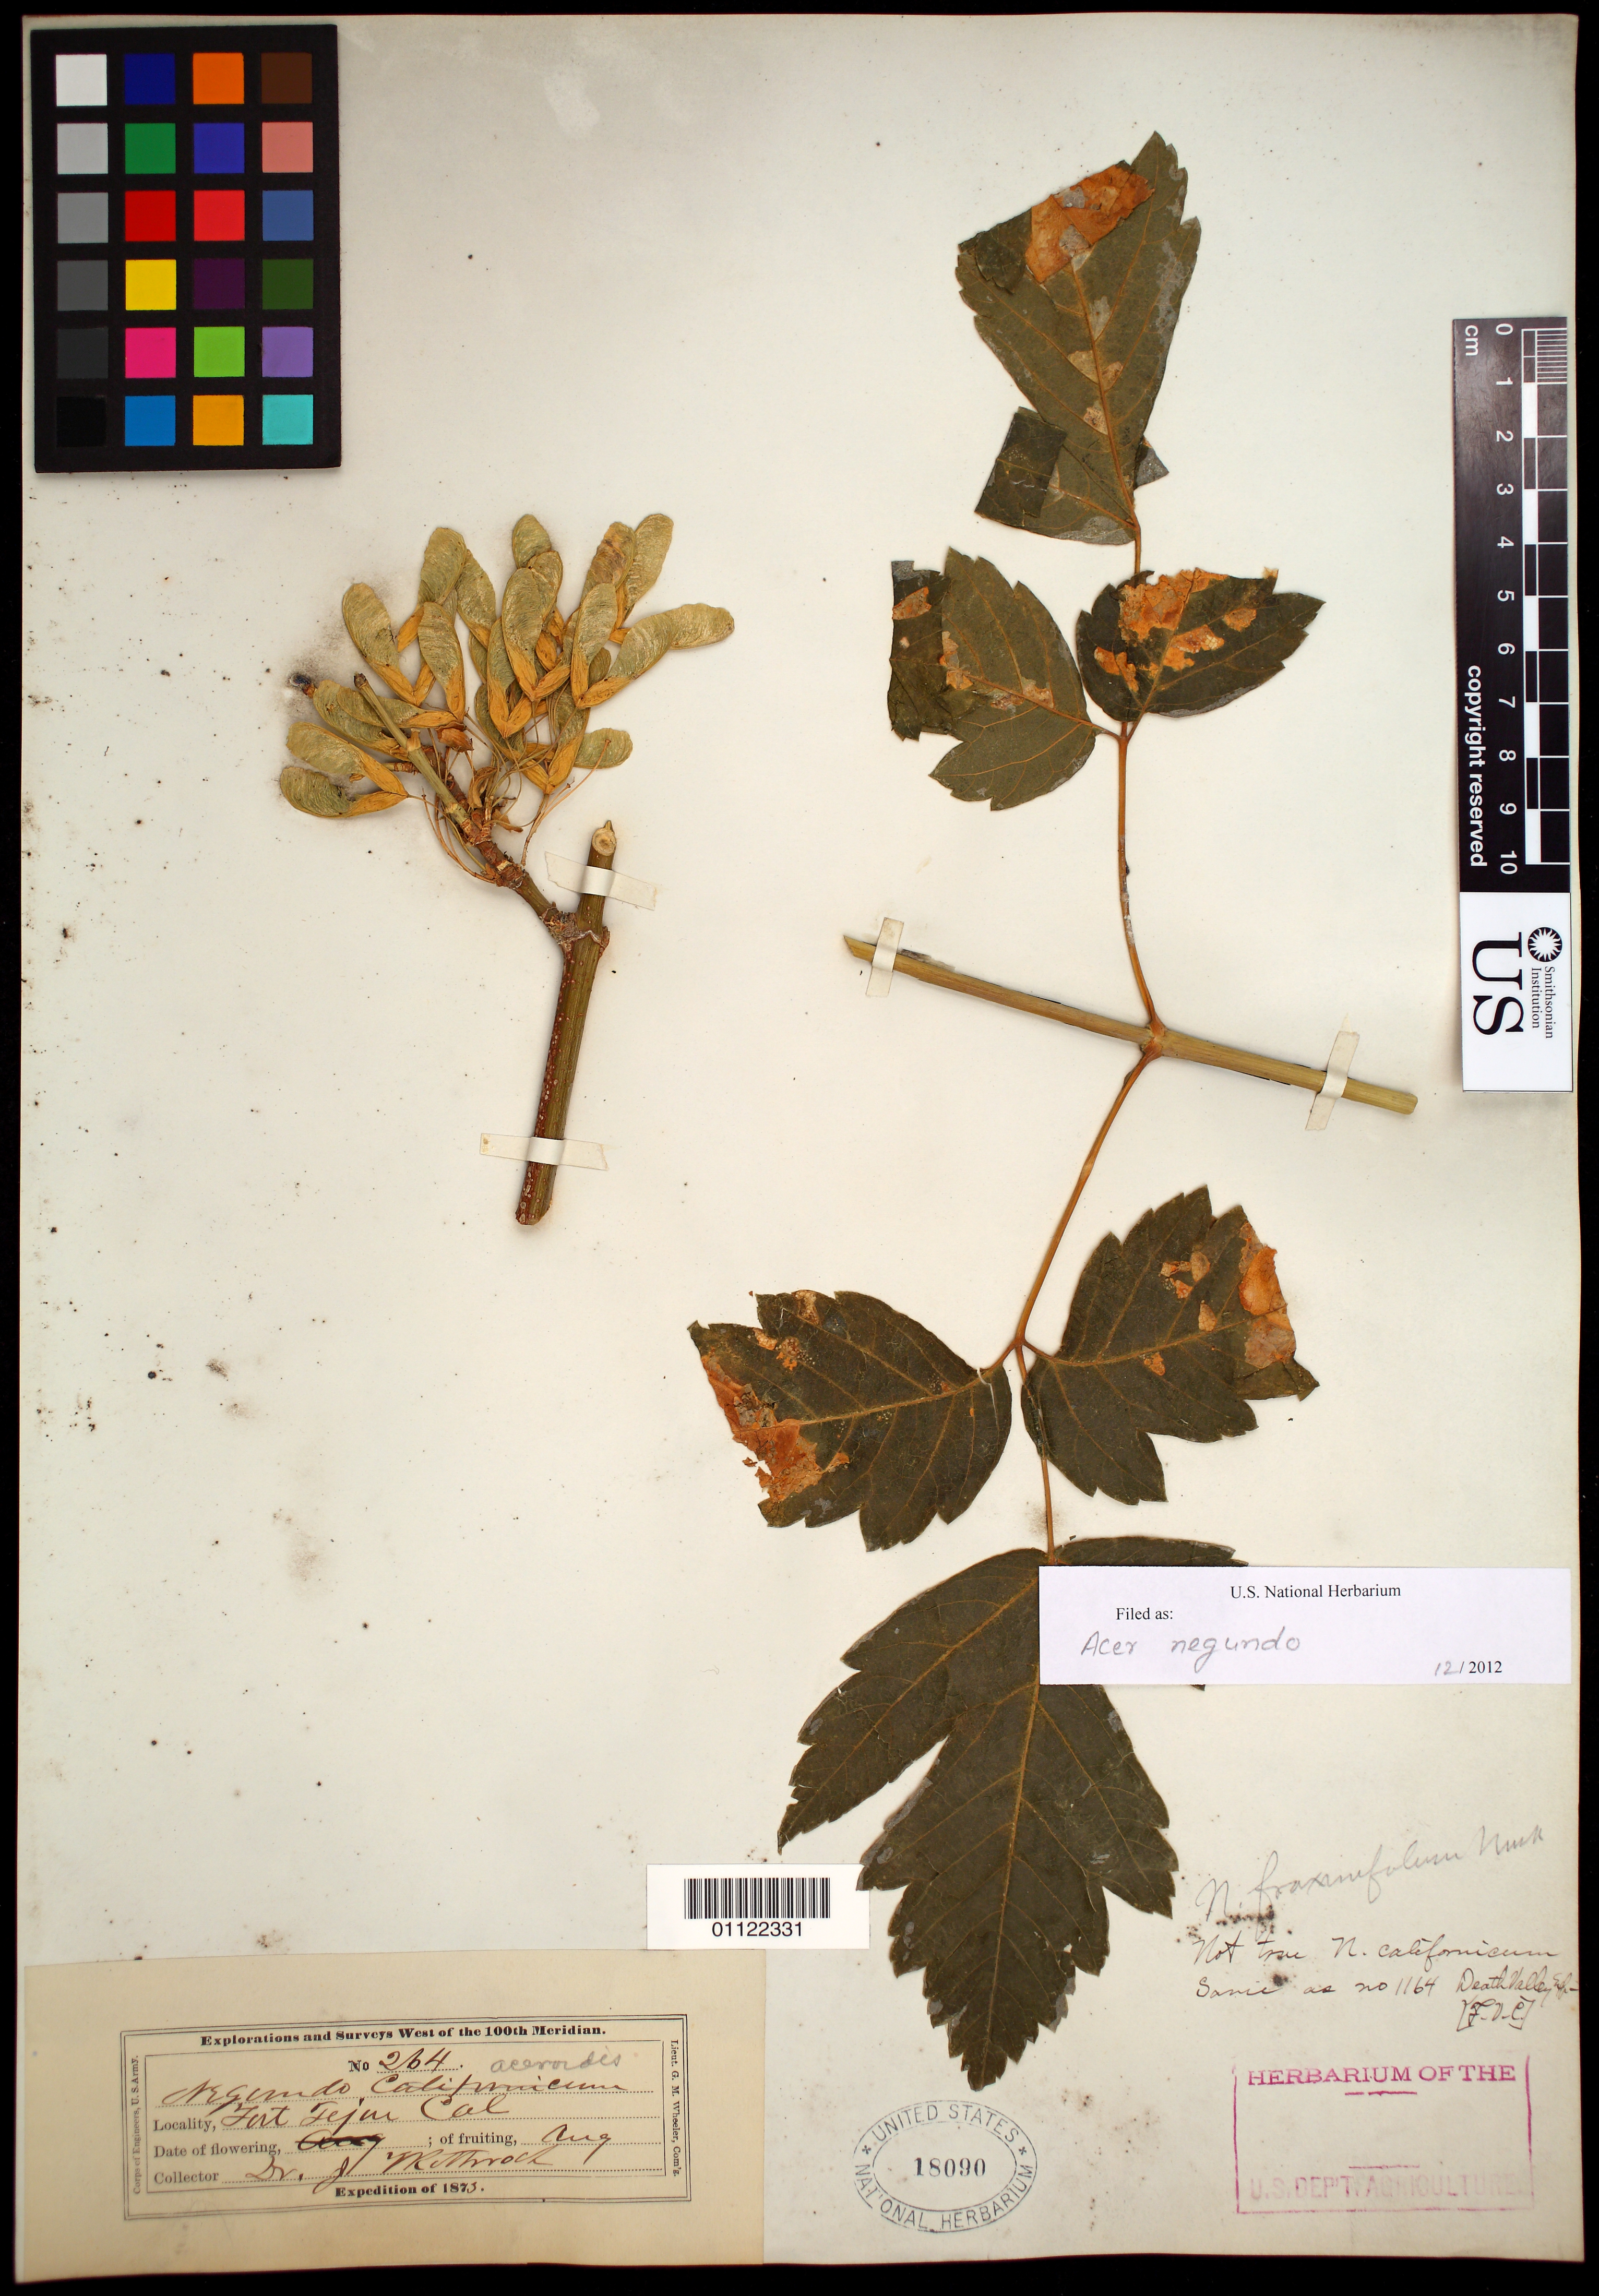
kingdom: Plantae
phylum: Tracheophyta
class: Magnoliopsida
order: Sapindales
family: Sapindaceae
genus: Acer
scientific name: Acer negundo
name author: L.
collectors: J. T. Rothrock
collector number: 264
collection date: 1873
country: United States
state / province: California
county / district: Kern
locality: Fort Tejon.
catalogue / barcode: US 18090